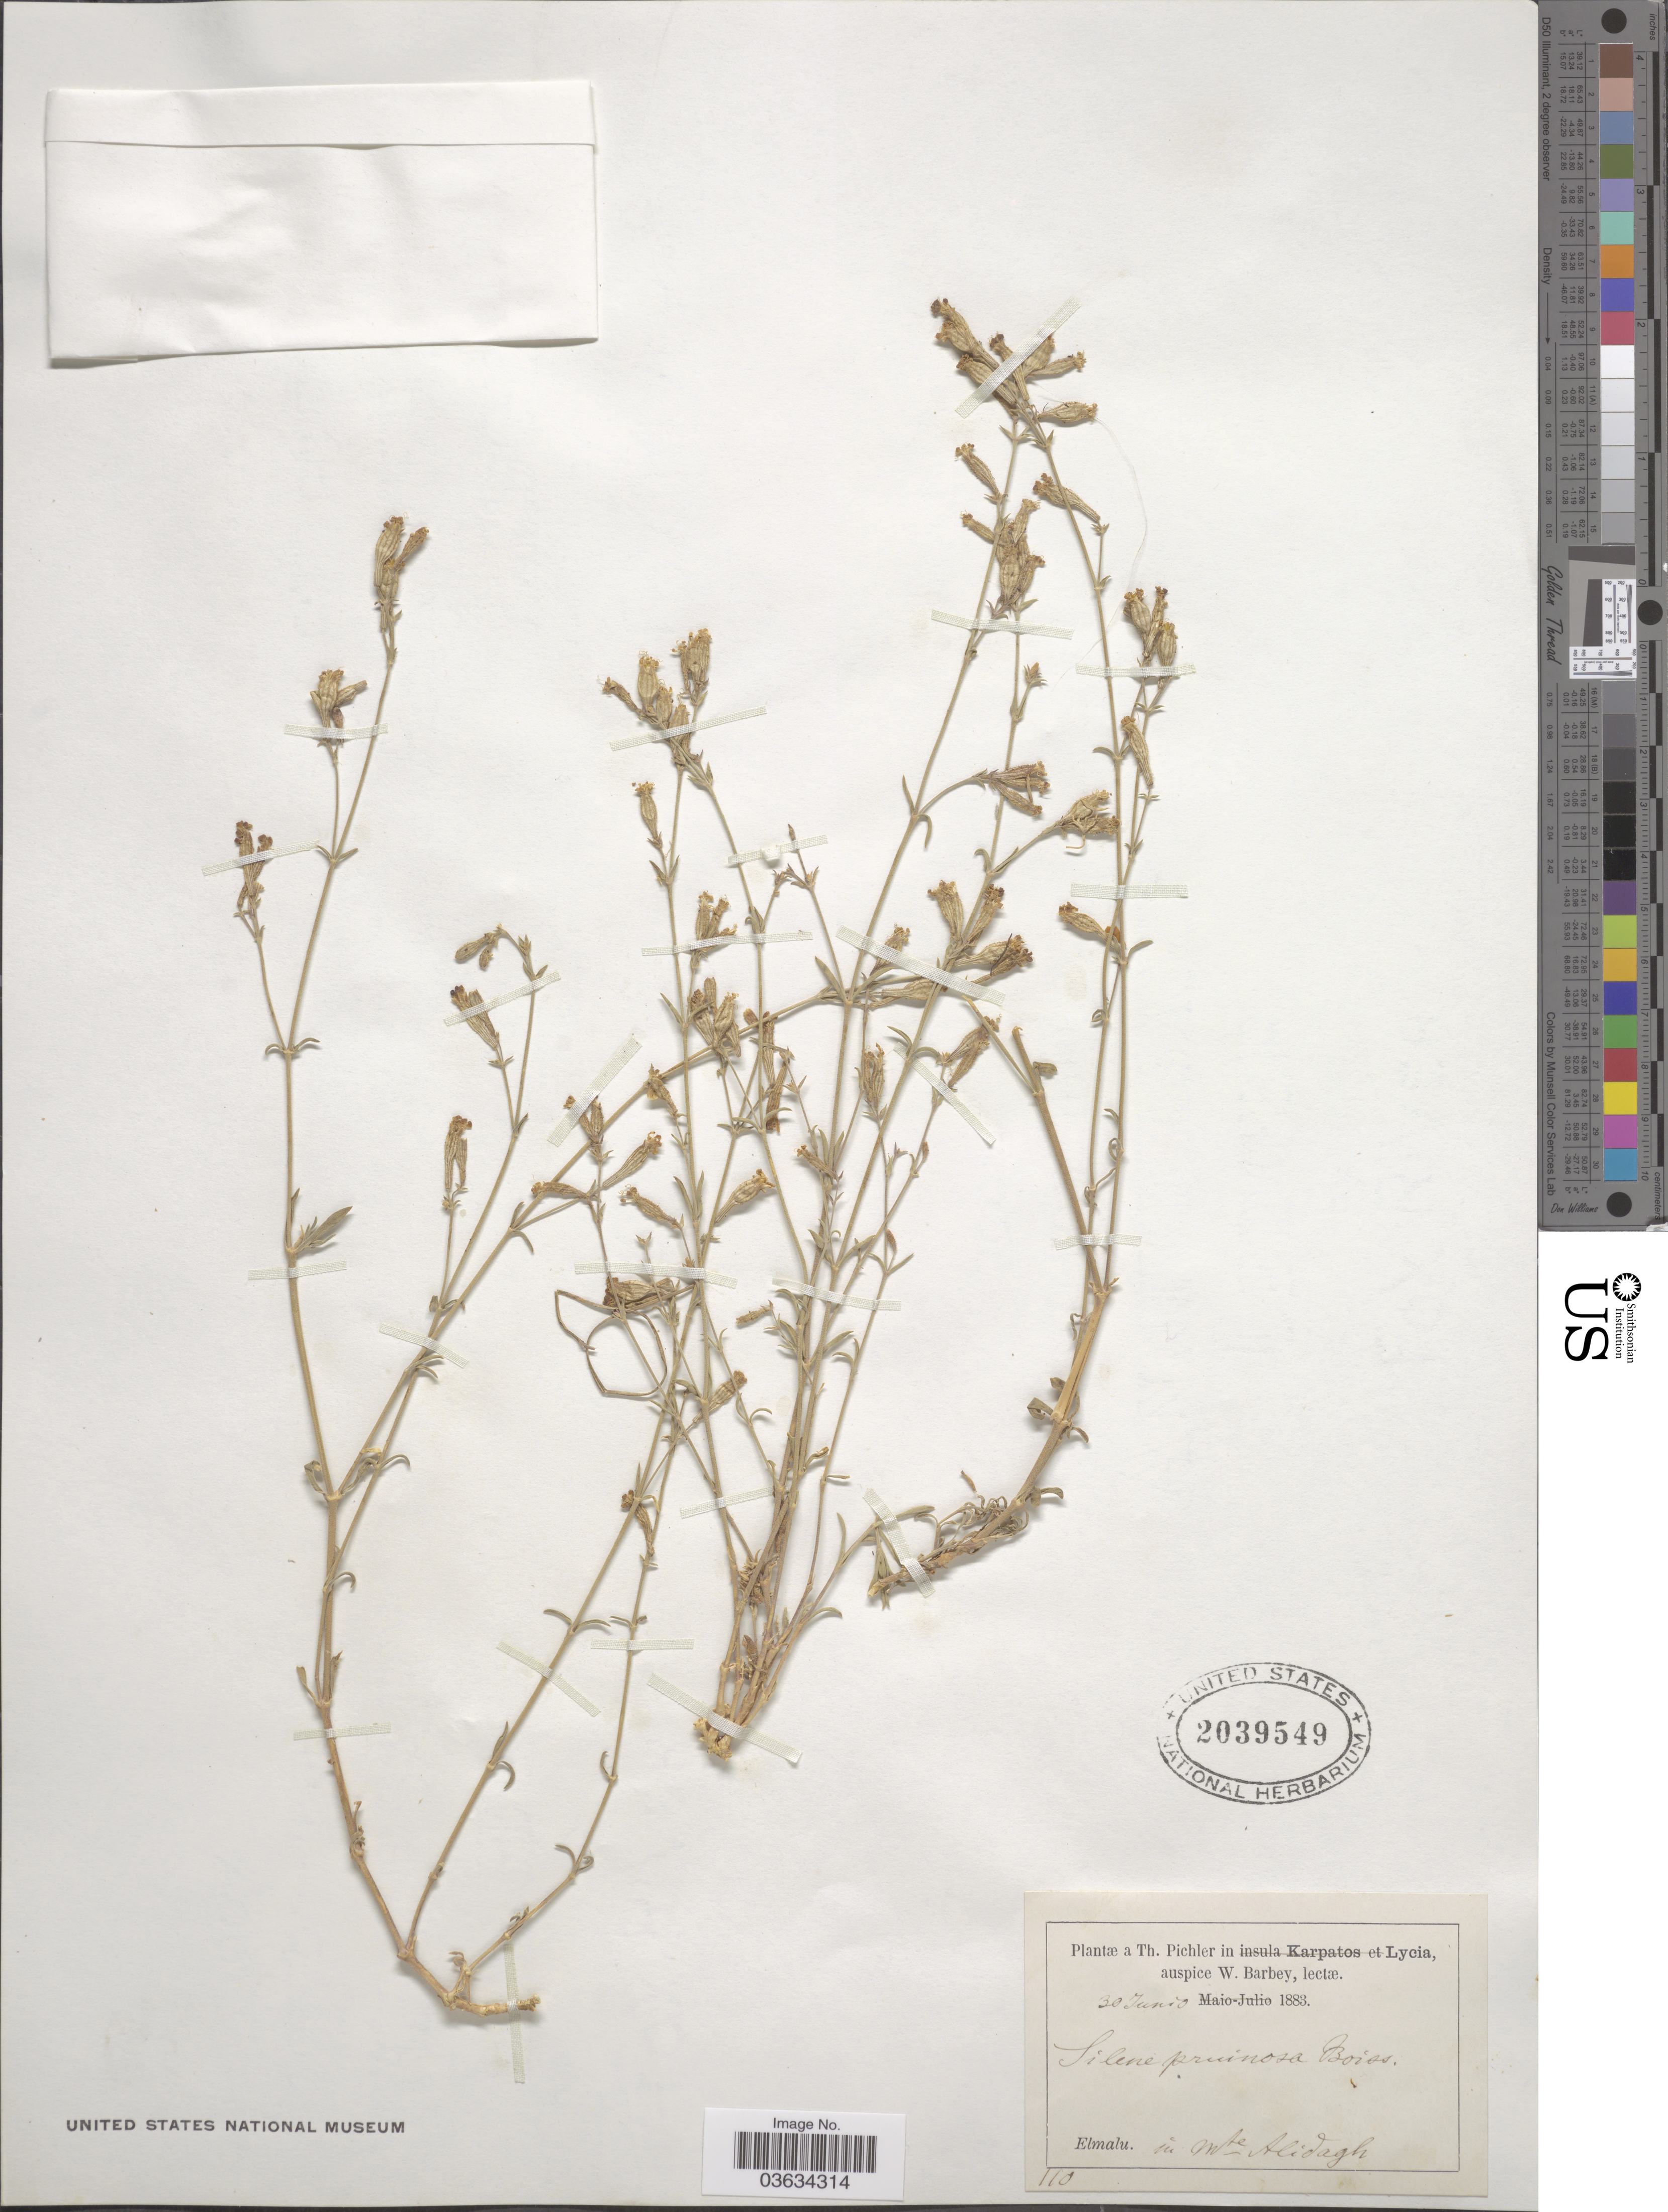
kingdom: Plantae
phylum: Tracheophyta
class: Magnoliopsida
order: Caryophyllales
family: Caryophyllaceae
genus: Silene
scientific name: Silene pruinosa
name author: Boiss.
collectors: T. Pichler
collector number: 110?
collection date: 1883-06-30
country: Turkey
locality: Lycia. Elmalu. in mte Alidagh.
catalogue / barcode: US 2039549